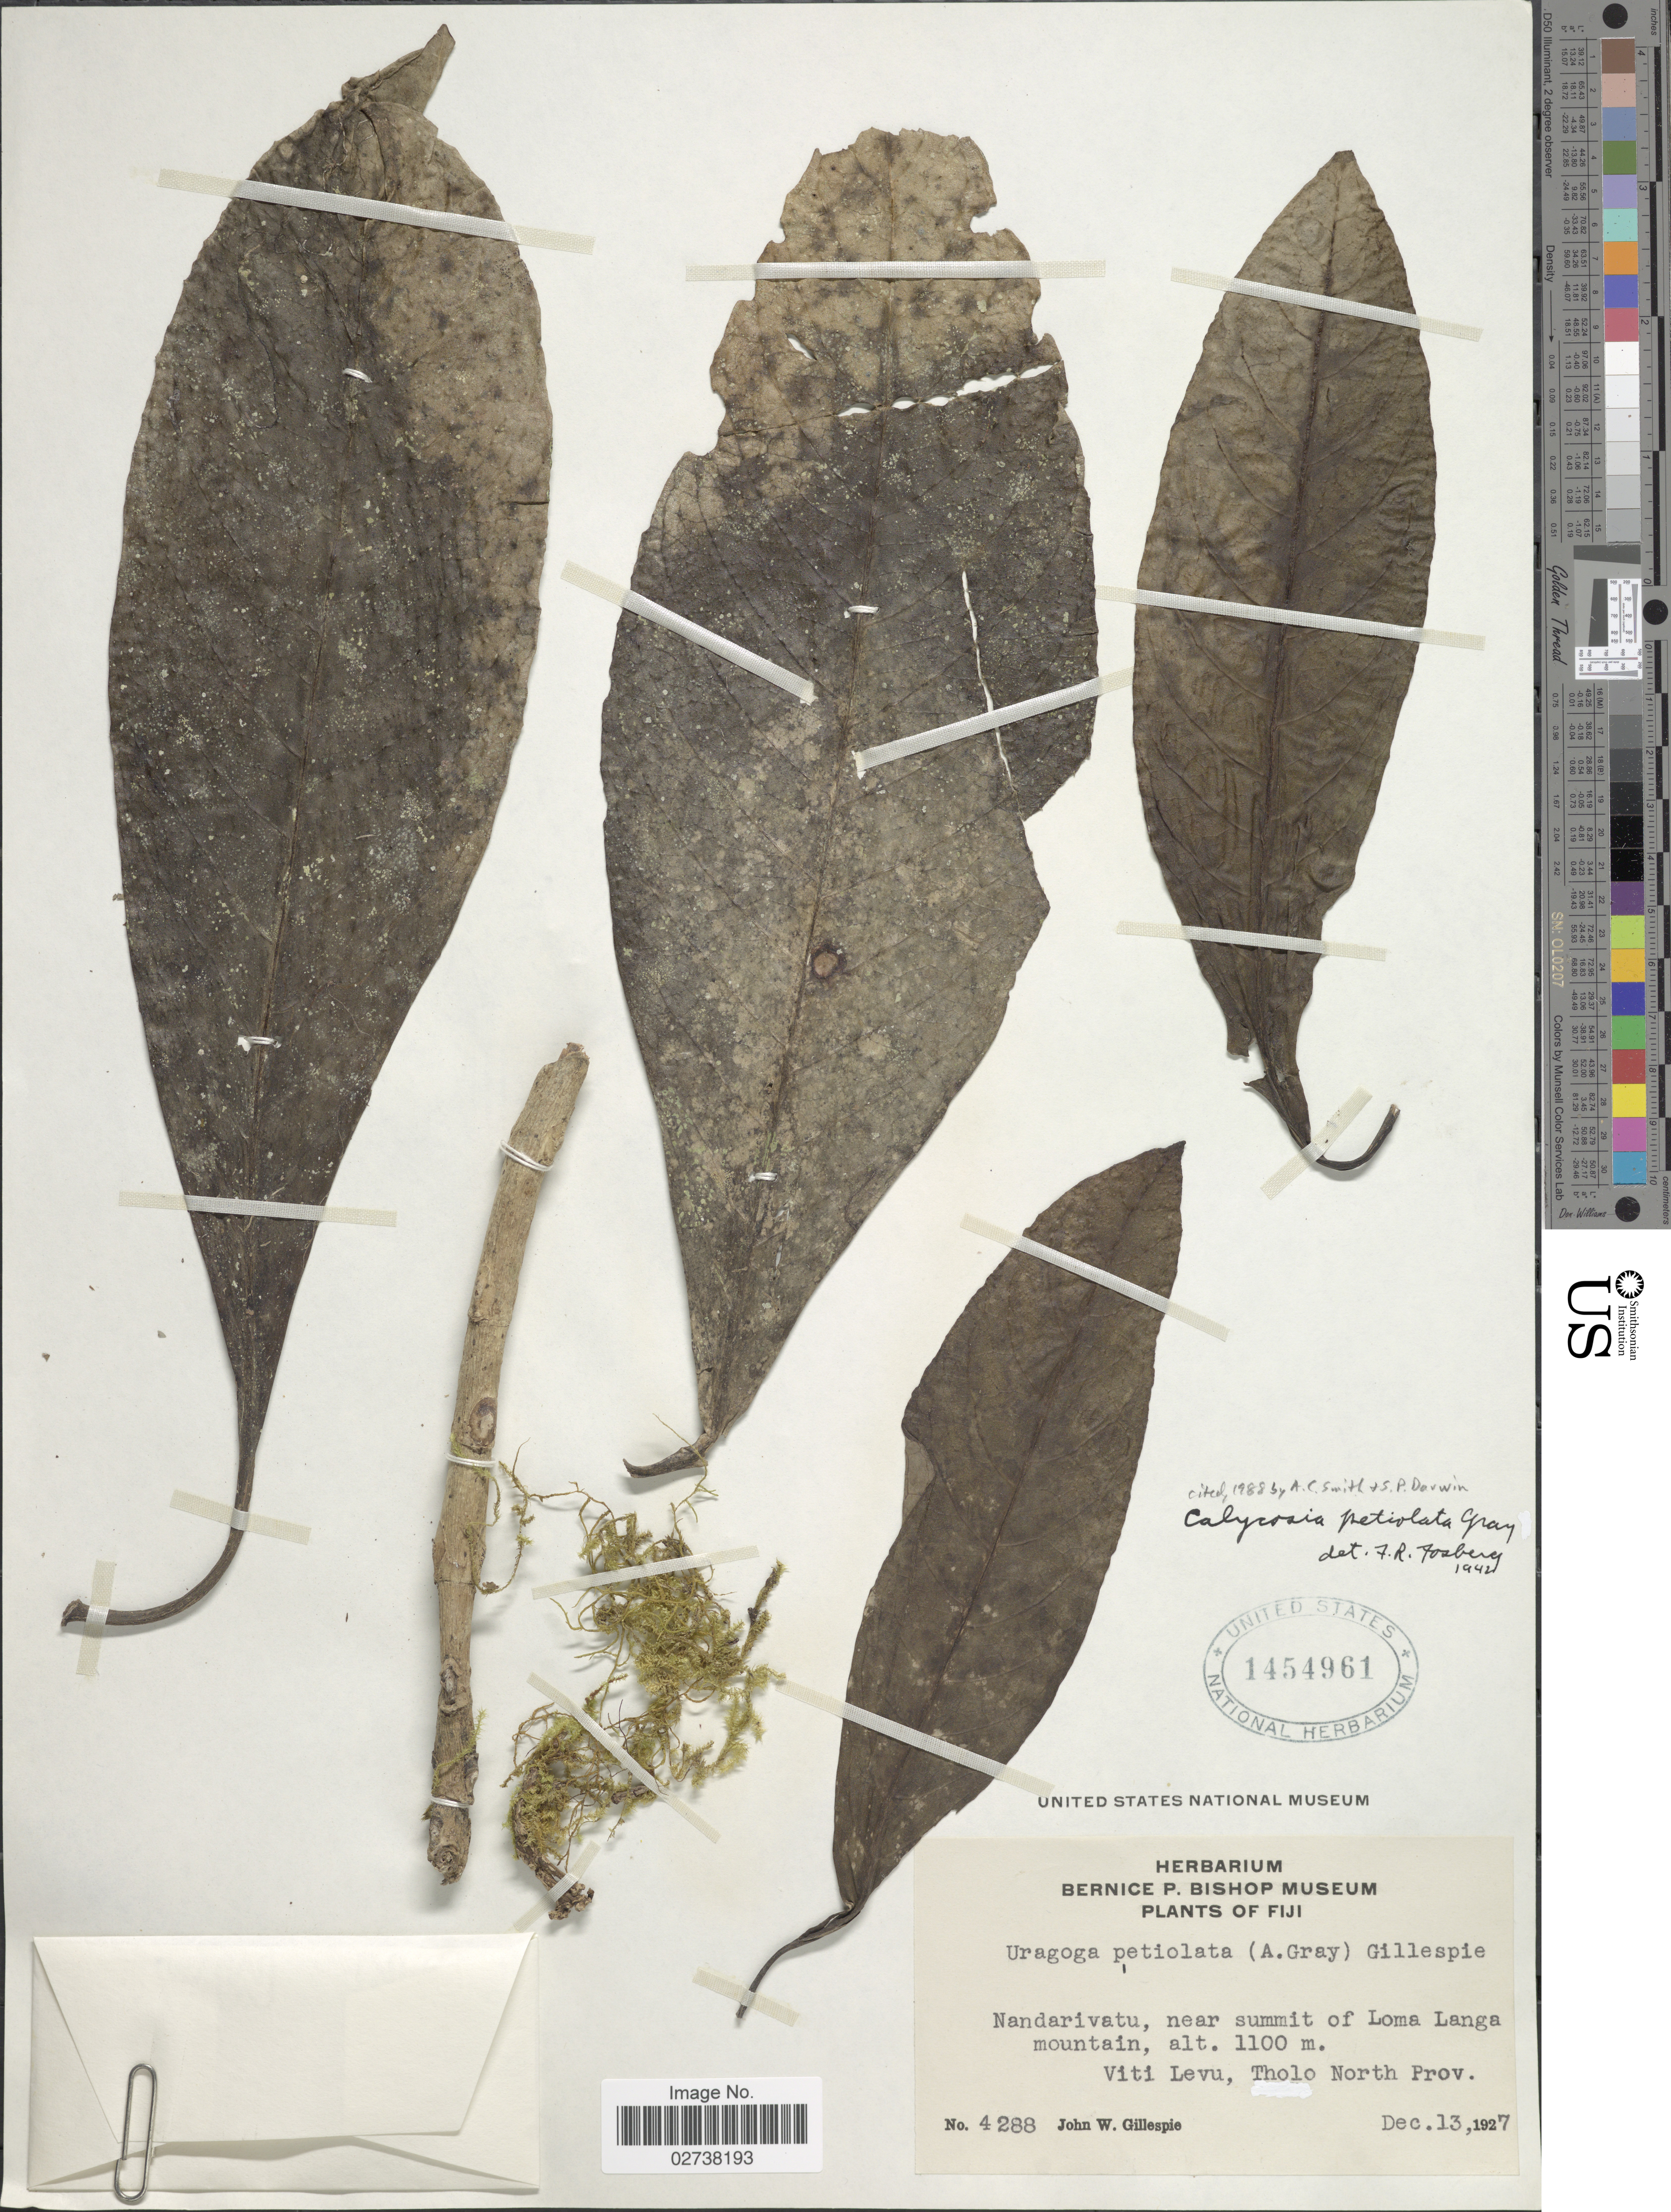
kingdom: Plantae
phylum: Tracheophyta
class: Magnoliopsida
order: Gentianales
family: Rubiaceae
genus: Calycosia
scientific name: Calycosia petiolata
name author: A. Gray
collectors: J. W. Gillespie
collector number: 4288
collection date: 1927-12-13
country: Fiji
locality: Nandarivatu, near summit of Loma Langa mountain, Viti Levu, Tholo North Prov.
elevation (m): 1100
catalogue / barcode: US 1454961